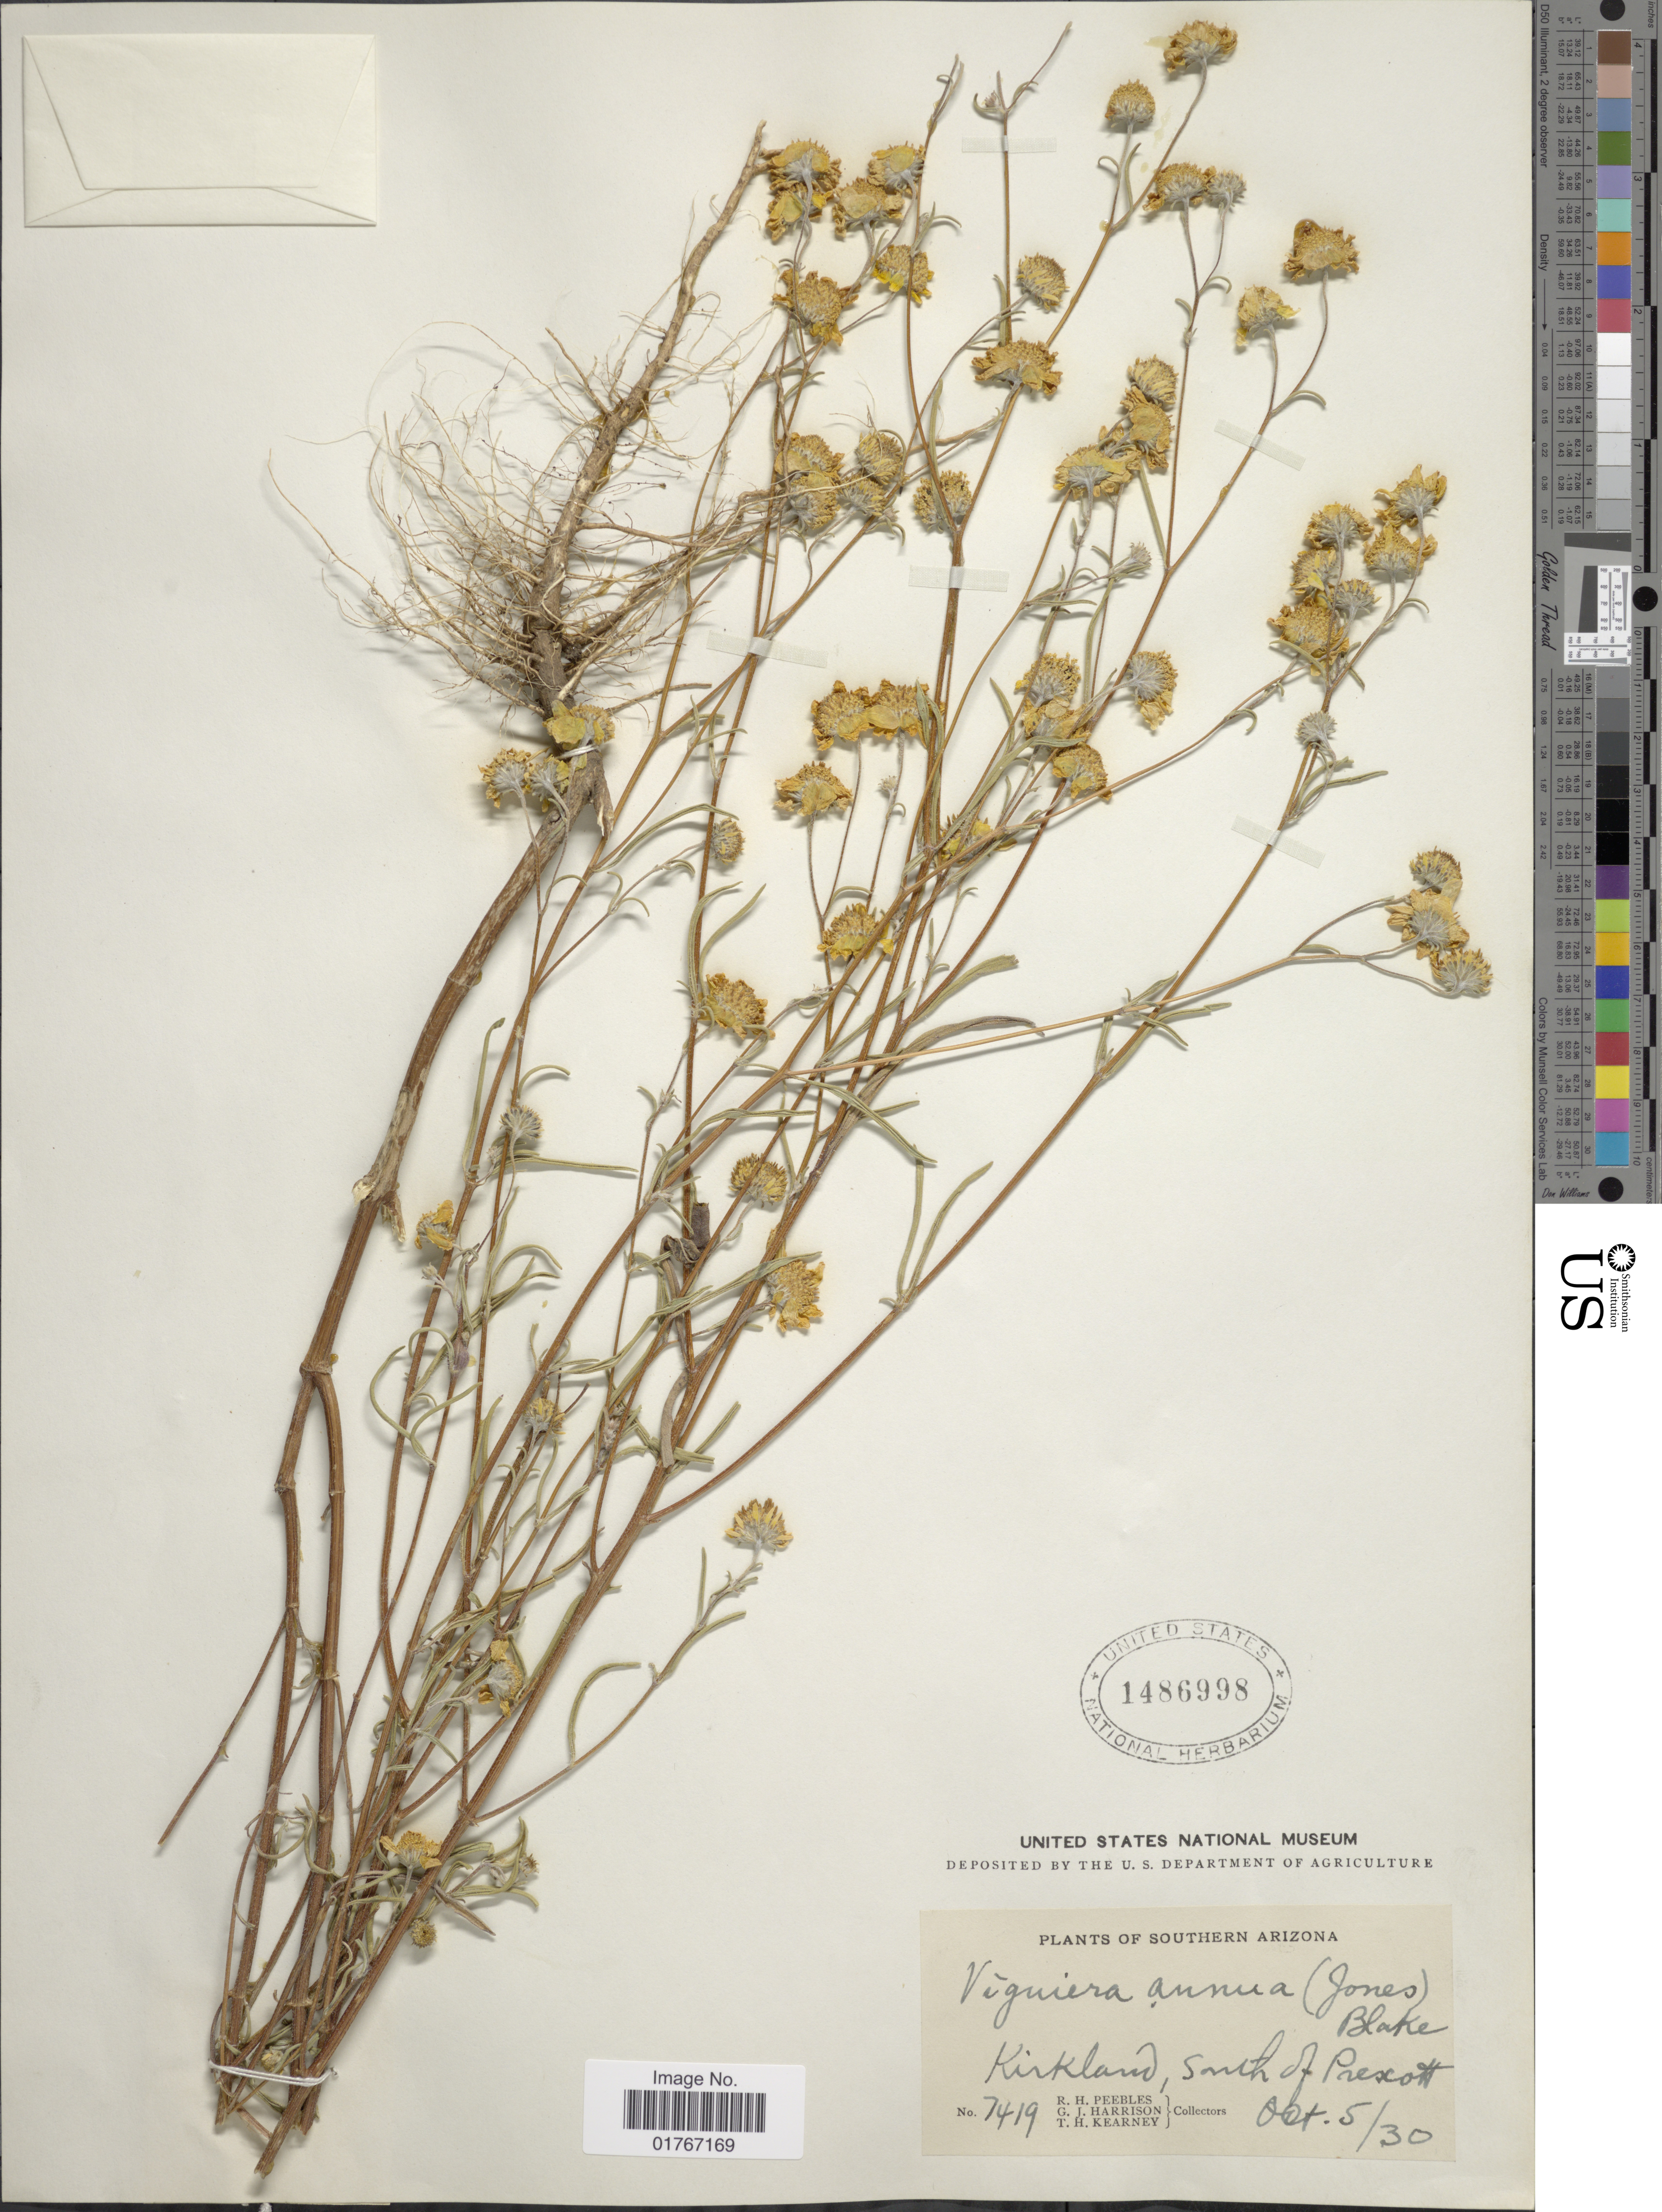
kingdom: Plantae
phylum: Tracheophyta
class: Magnoliopsida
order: Asterales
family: Asteraceae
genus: Heliomeris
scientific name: Heliomeris annua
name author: (M.E. Jones) Cockerell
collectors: R. H. Peebles, G. J. Harrison & T. H. Kearney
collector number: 7419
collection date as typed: Transcribed d/m/y: 5/10/30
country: United States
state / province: Arizona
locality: Southern Arizona, Kirkland, south of Prescott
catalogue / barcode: US 1486998